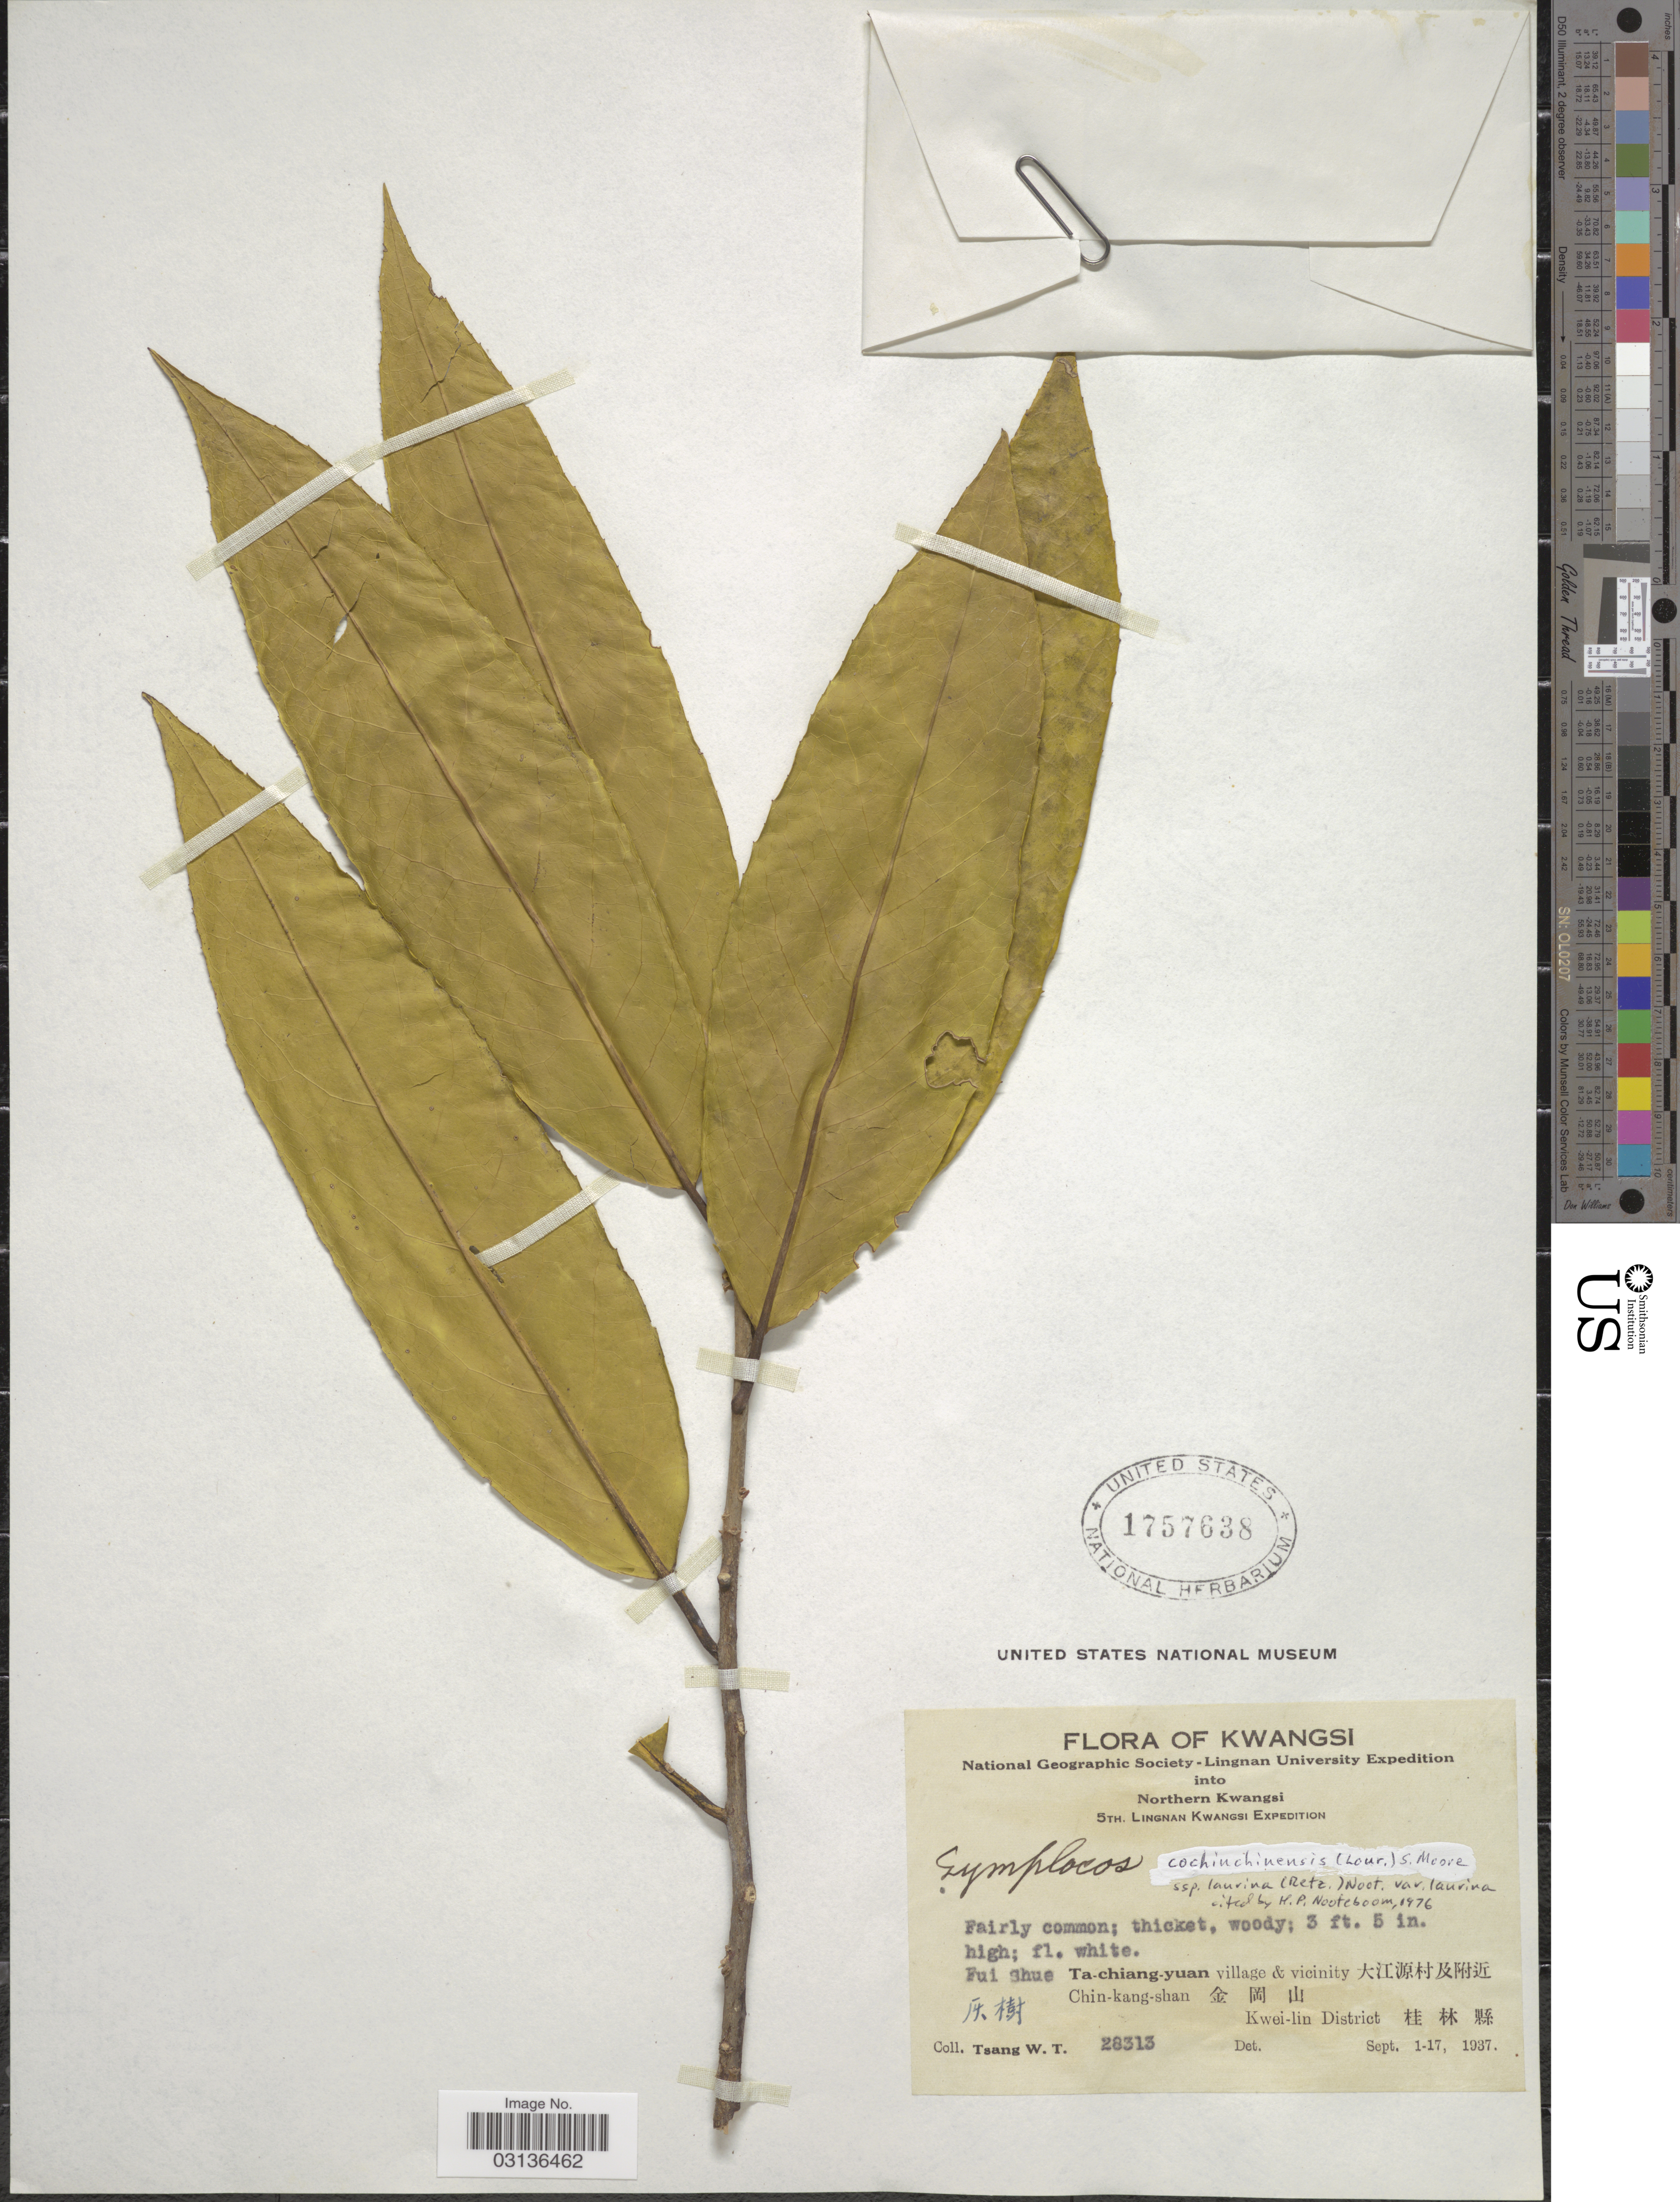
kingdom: Plantae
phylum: Tracheophyta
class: Magnoliopsida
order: Ericales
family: Symplocaceae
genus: Symplocos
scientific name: Symplocos cochinchinensis subsp. laurina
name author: (Retz.) Noot.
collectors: W. T. Tsang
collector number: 28313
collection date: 1937-09-01/1937-09-17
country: China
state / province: Guangxi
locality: Northern Kwangsi. Fui shue. Ta-chiang-yuan village & vicinity. Chin-kang-shan. Kwei-lin District.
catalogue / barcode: US 1757638